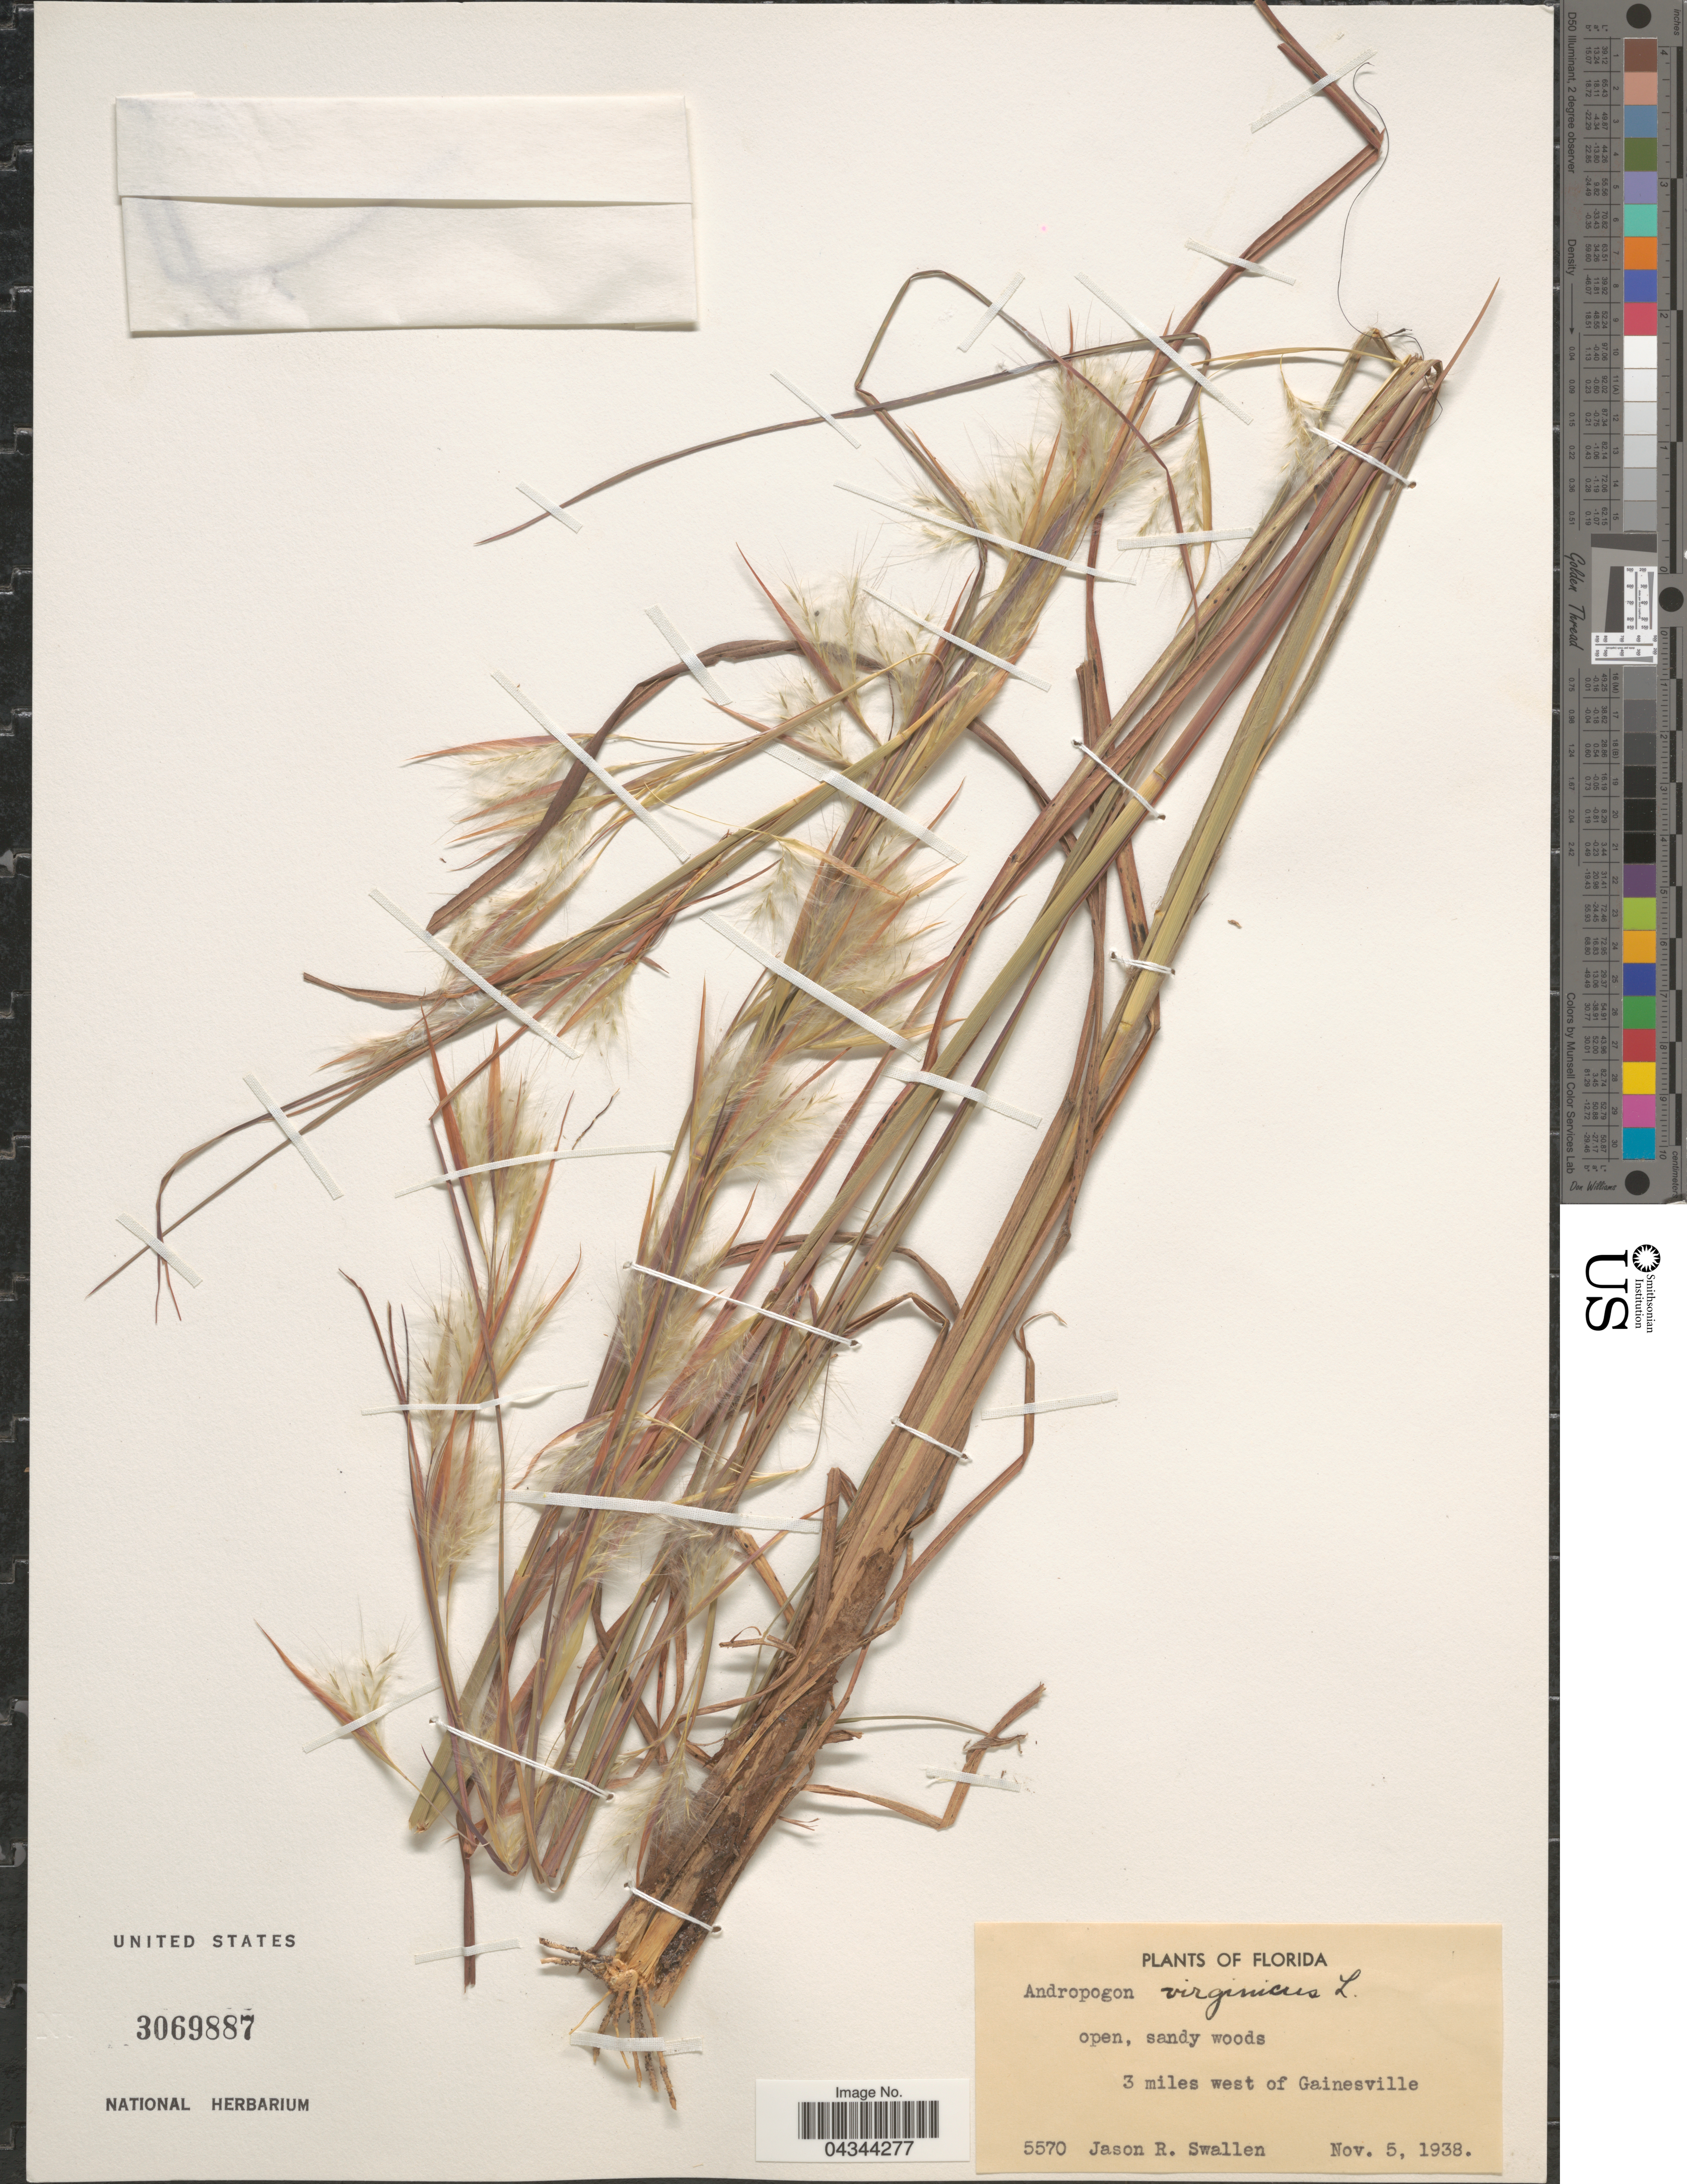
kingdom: Plantae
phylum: Tracheophyta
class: Liliopsida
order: Poales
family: Poaceae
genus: Andropogon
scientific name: Andropogon virginicus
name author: L.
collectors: J. R. Swallen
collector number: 5570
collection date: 1938-11-05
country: United States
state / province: Florida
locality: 3 miles west of Gainesville.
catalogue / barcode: US 3069887